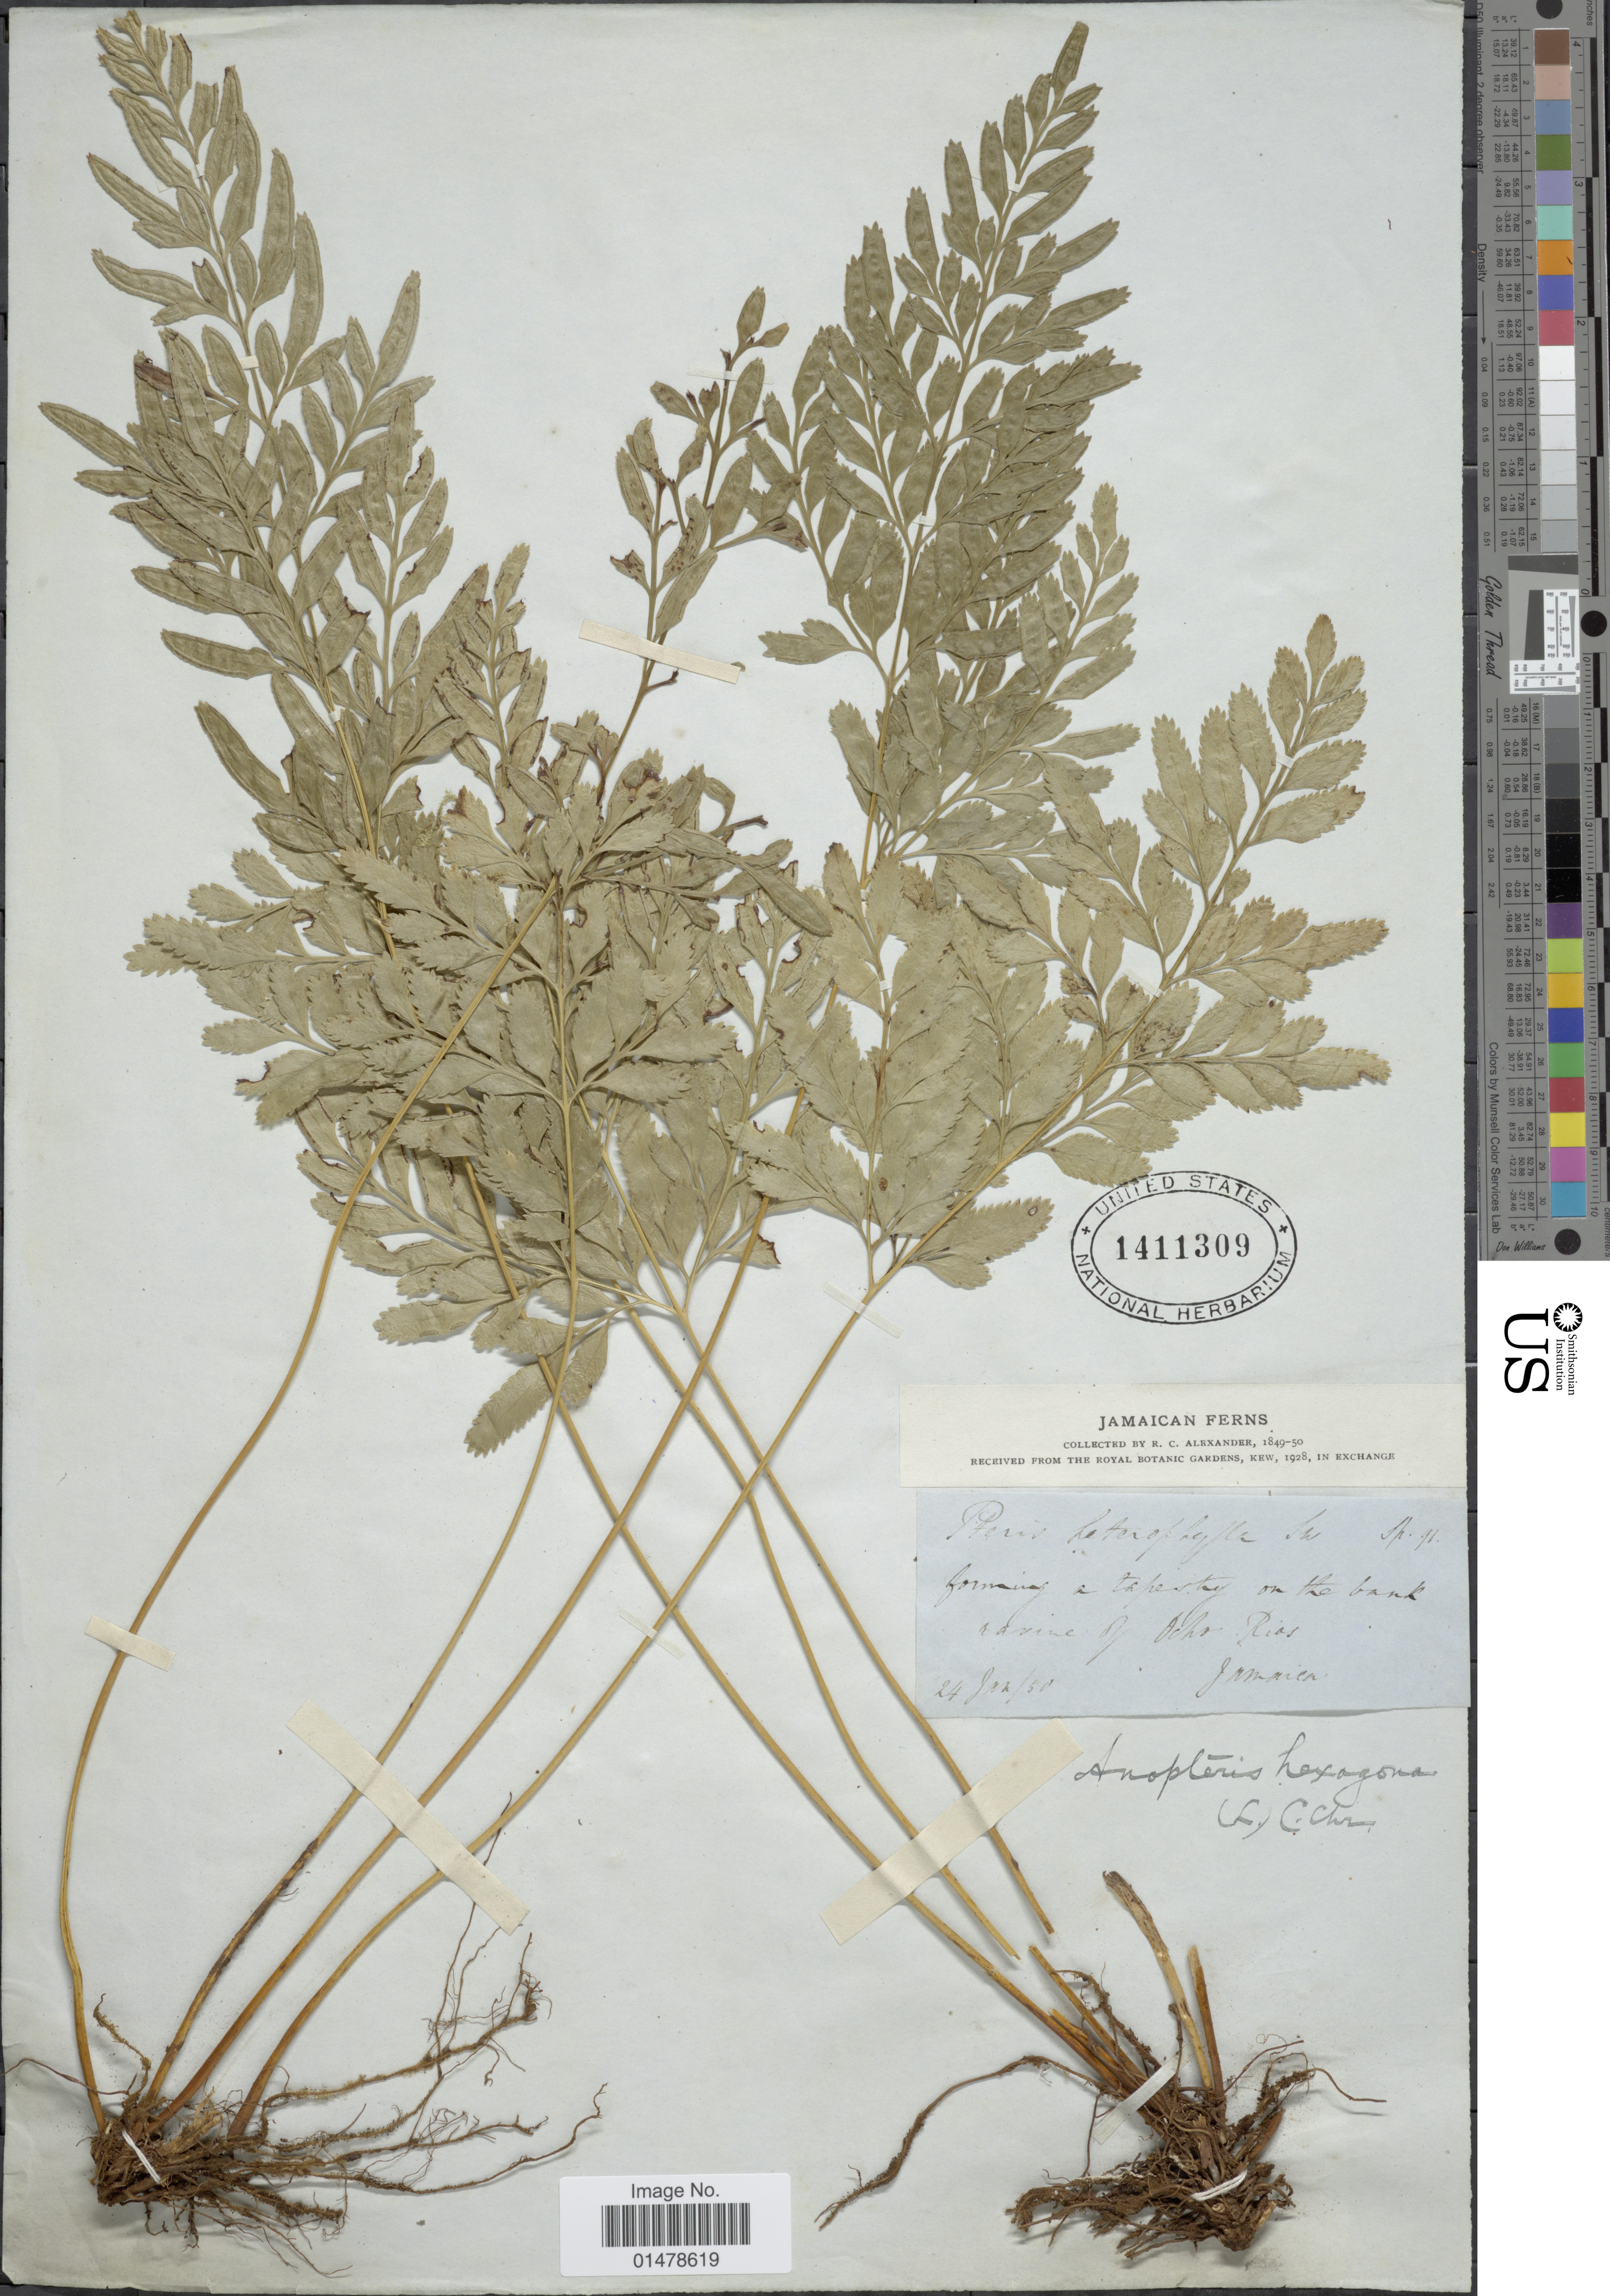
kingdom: Plantae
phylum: Tracheophyta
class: Polypodiopsida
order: Polypodiales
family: Pteridaceae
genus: Pteris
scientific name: Pteris hexagona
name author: (L.) Proctor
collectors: R. C. Alexander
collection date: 1850-01-24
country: Jamaica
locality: Forming on the bank ravine of ocho Rios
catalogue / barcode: US 1411309